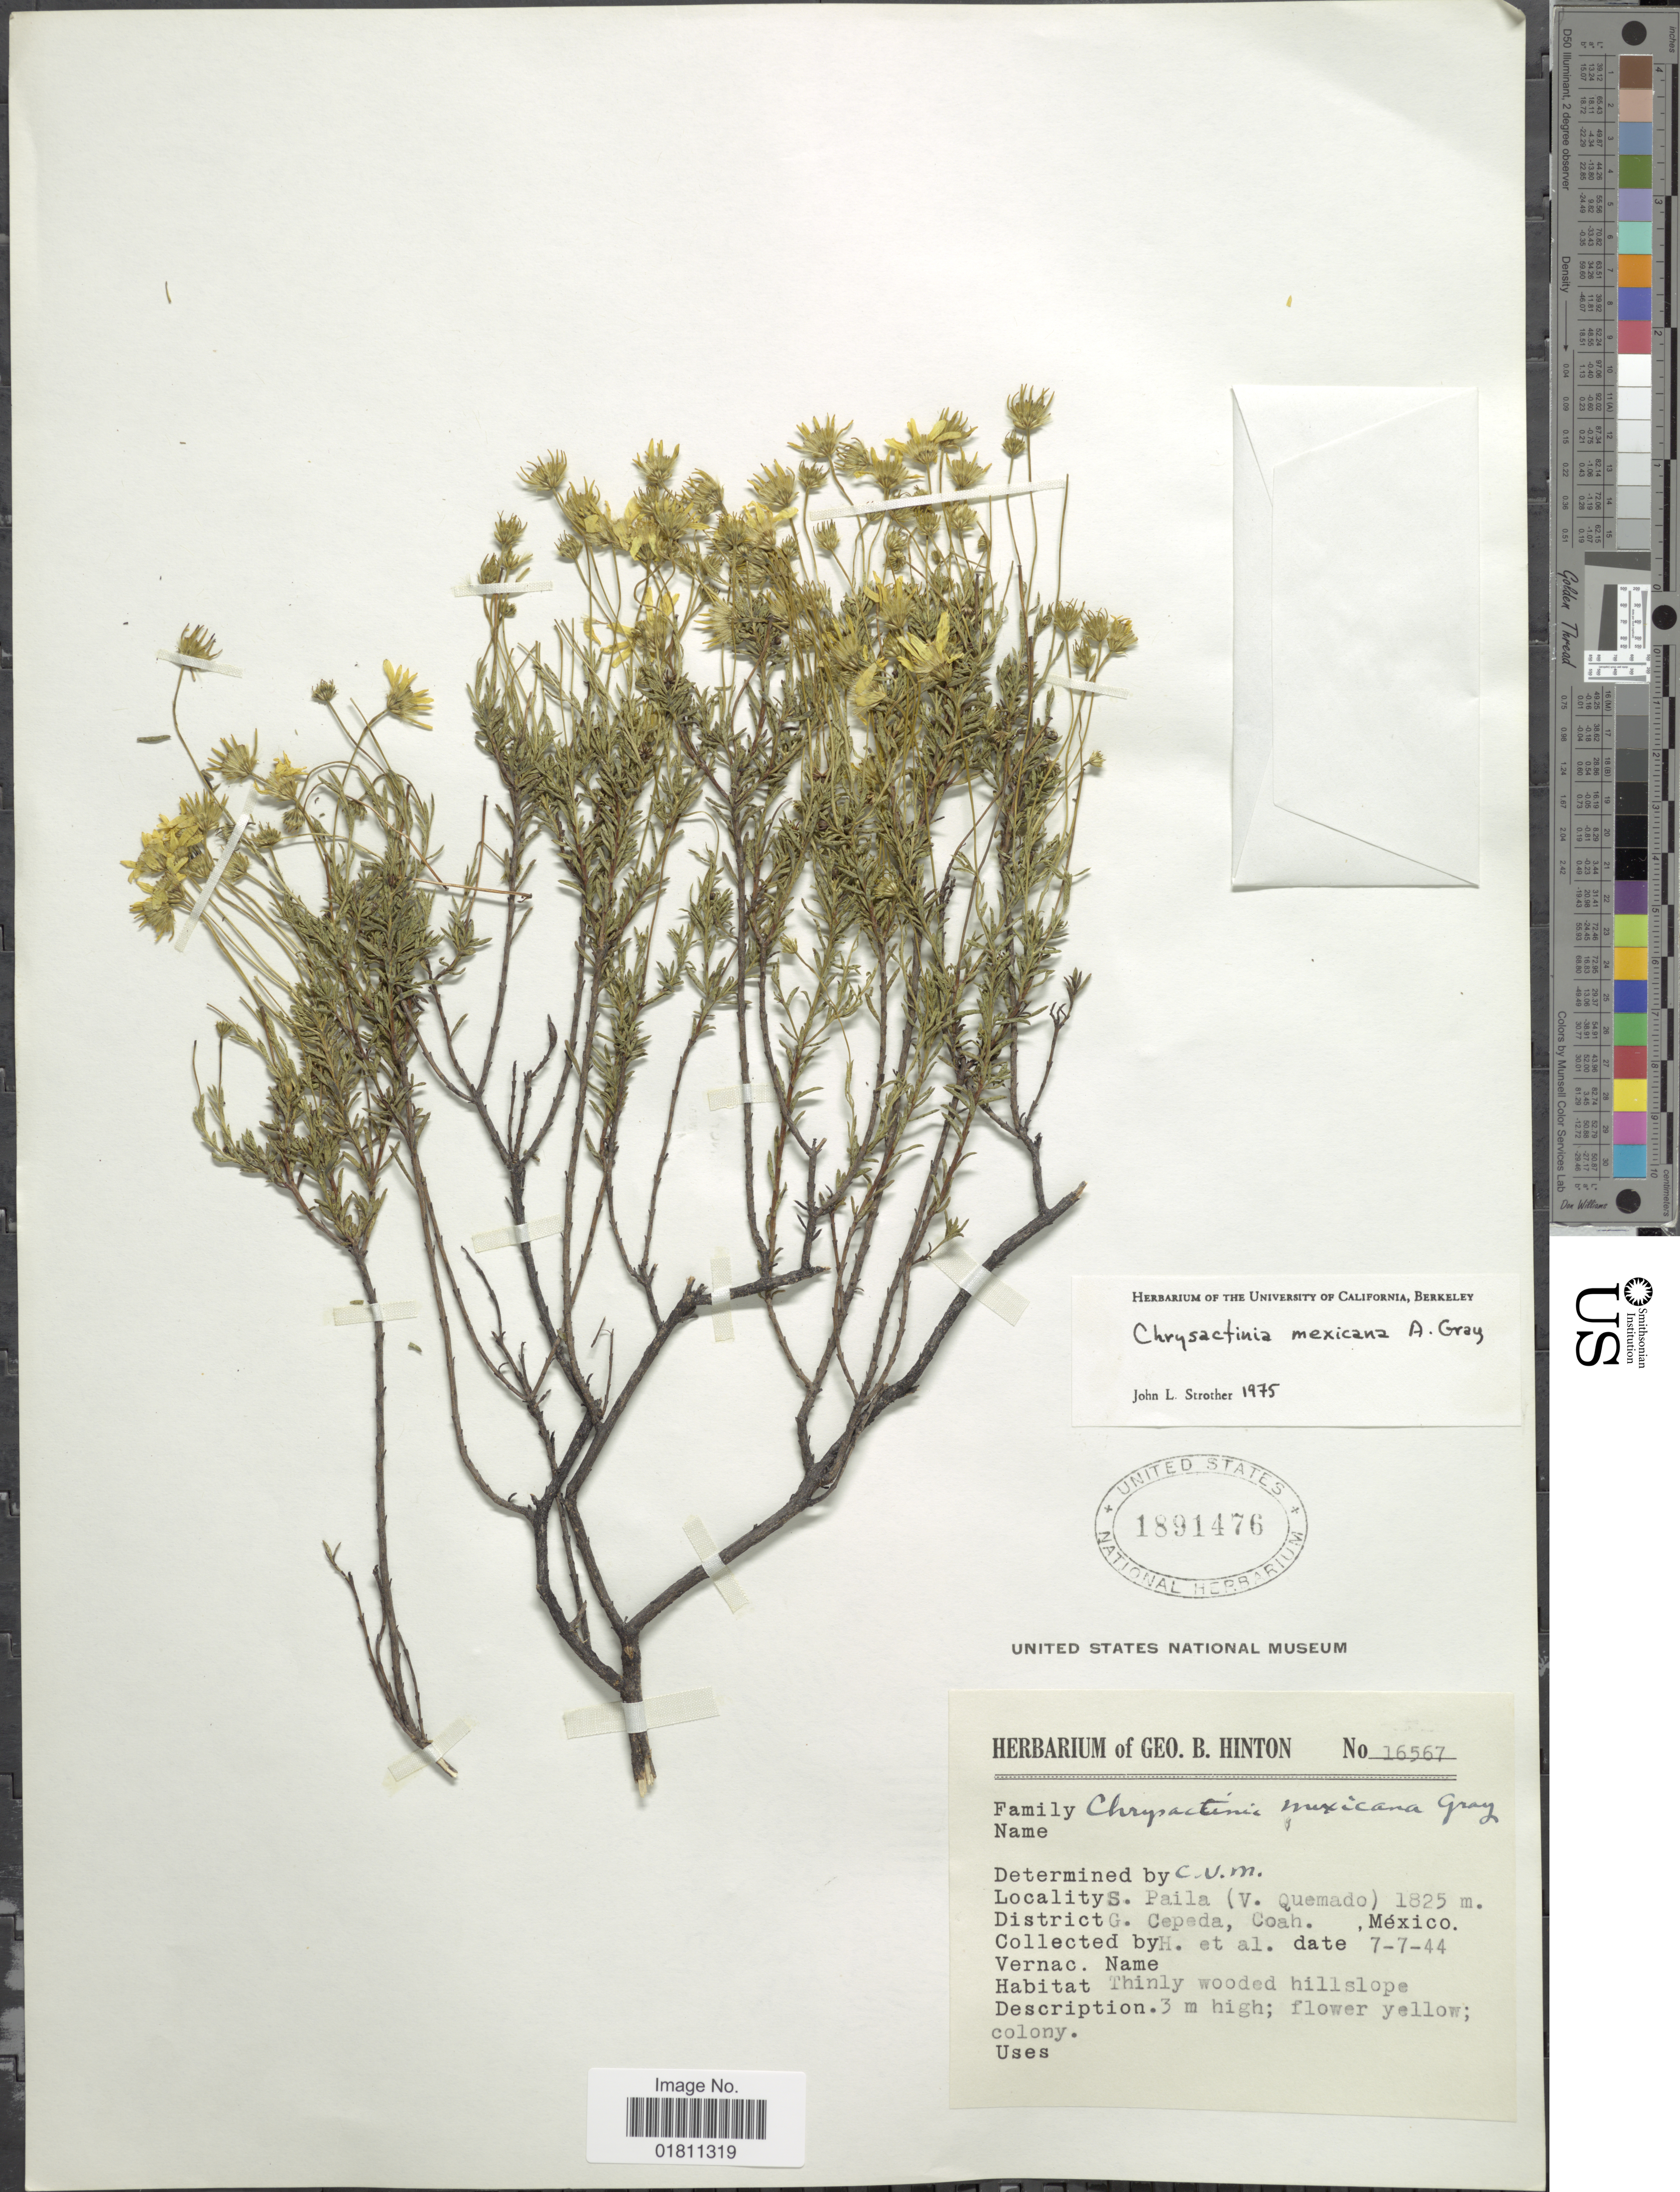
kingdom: Plantae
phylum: Tracheophyta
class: Magnoliopsida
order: Asterales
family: Asteraceae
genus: Chrysactinia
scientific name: Chrysactinia mexicana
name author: A. Gray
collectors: G. B. Hinton & et al.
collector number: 16567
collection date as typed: Transcribed d/m/y: 7/7/44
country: Mexico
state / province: Coahuila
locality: District G. Cepeda, S. Paila (V. Quemado)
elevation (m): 1825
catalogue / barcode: US 1891476